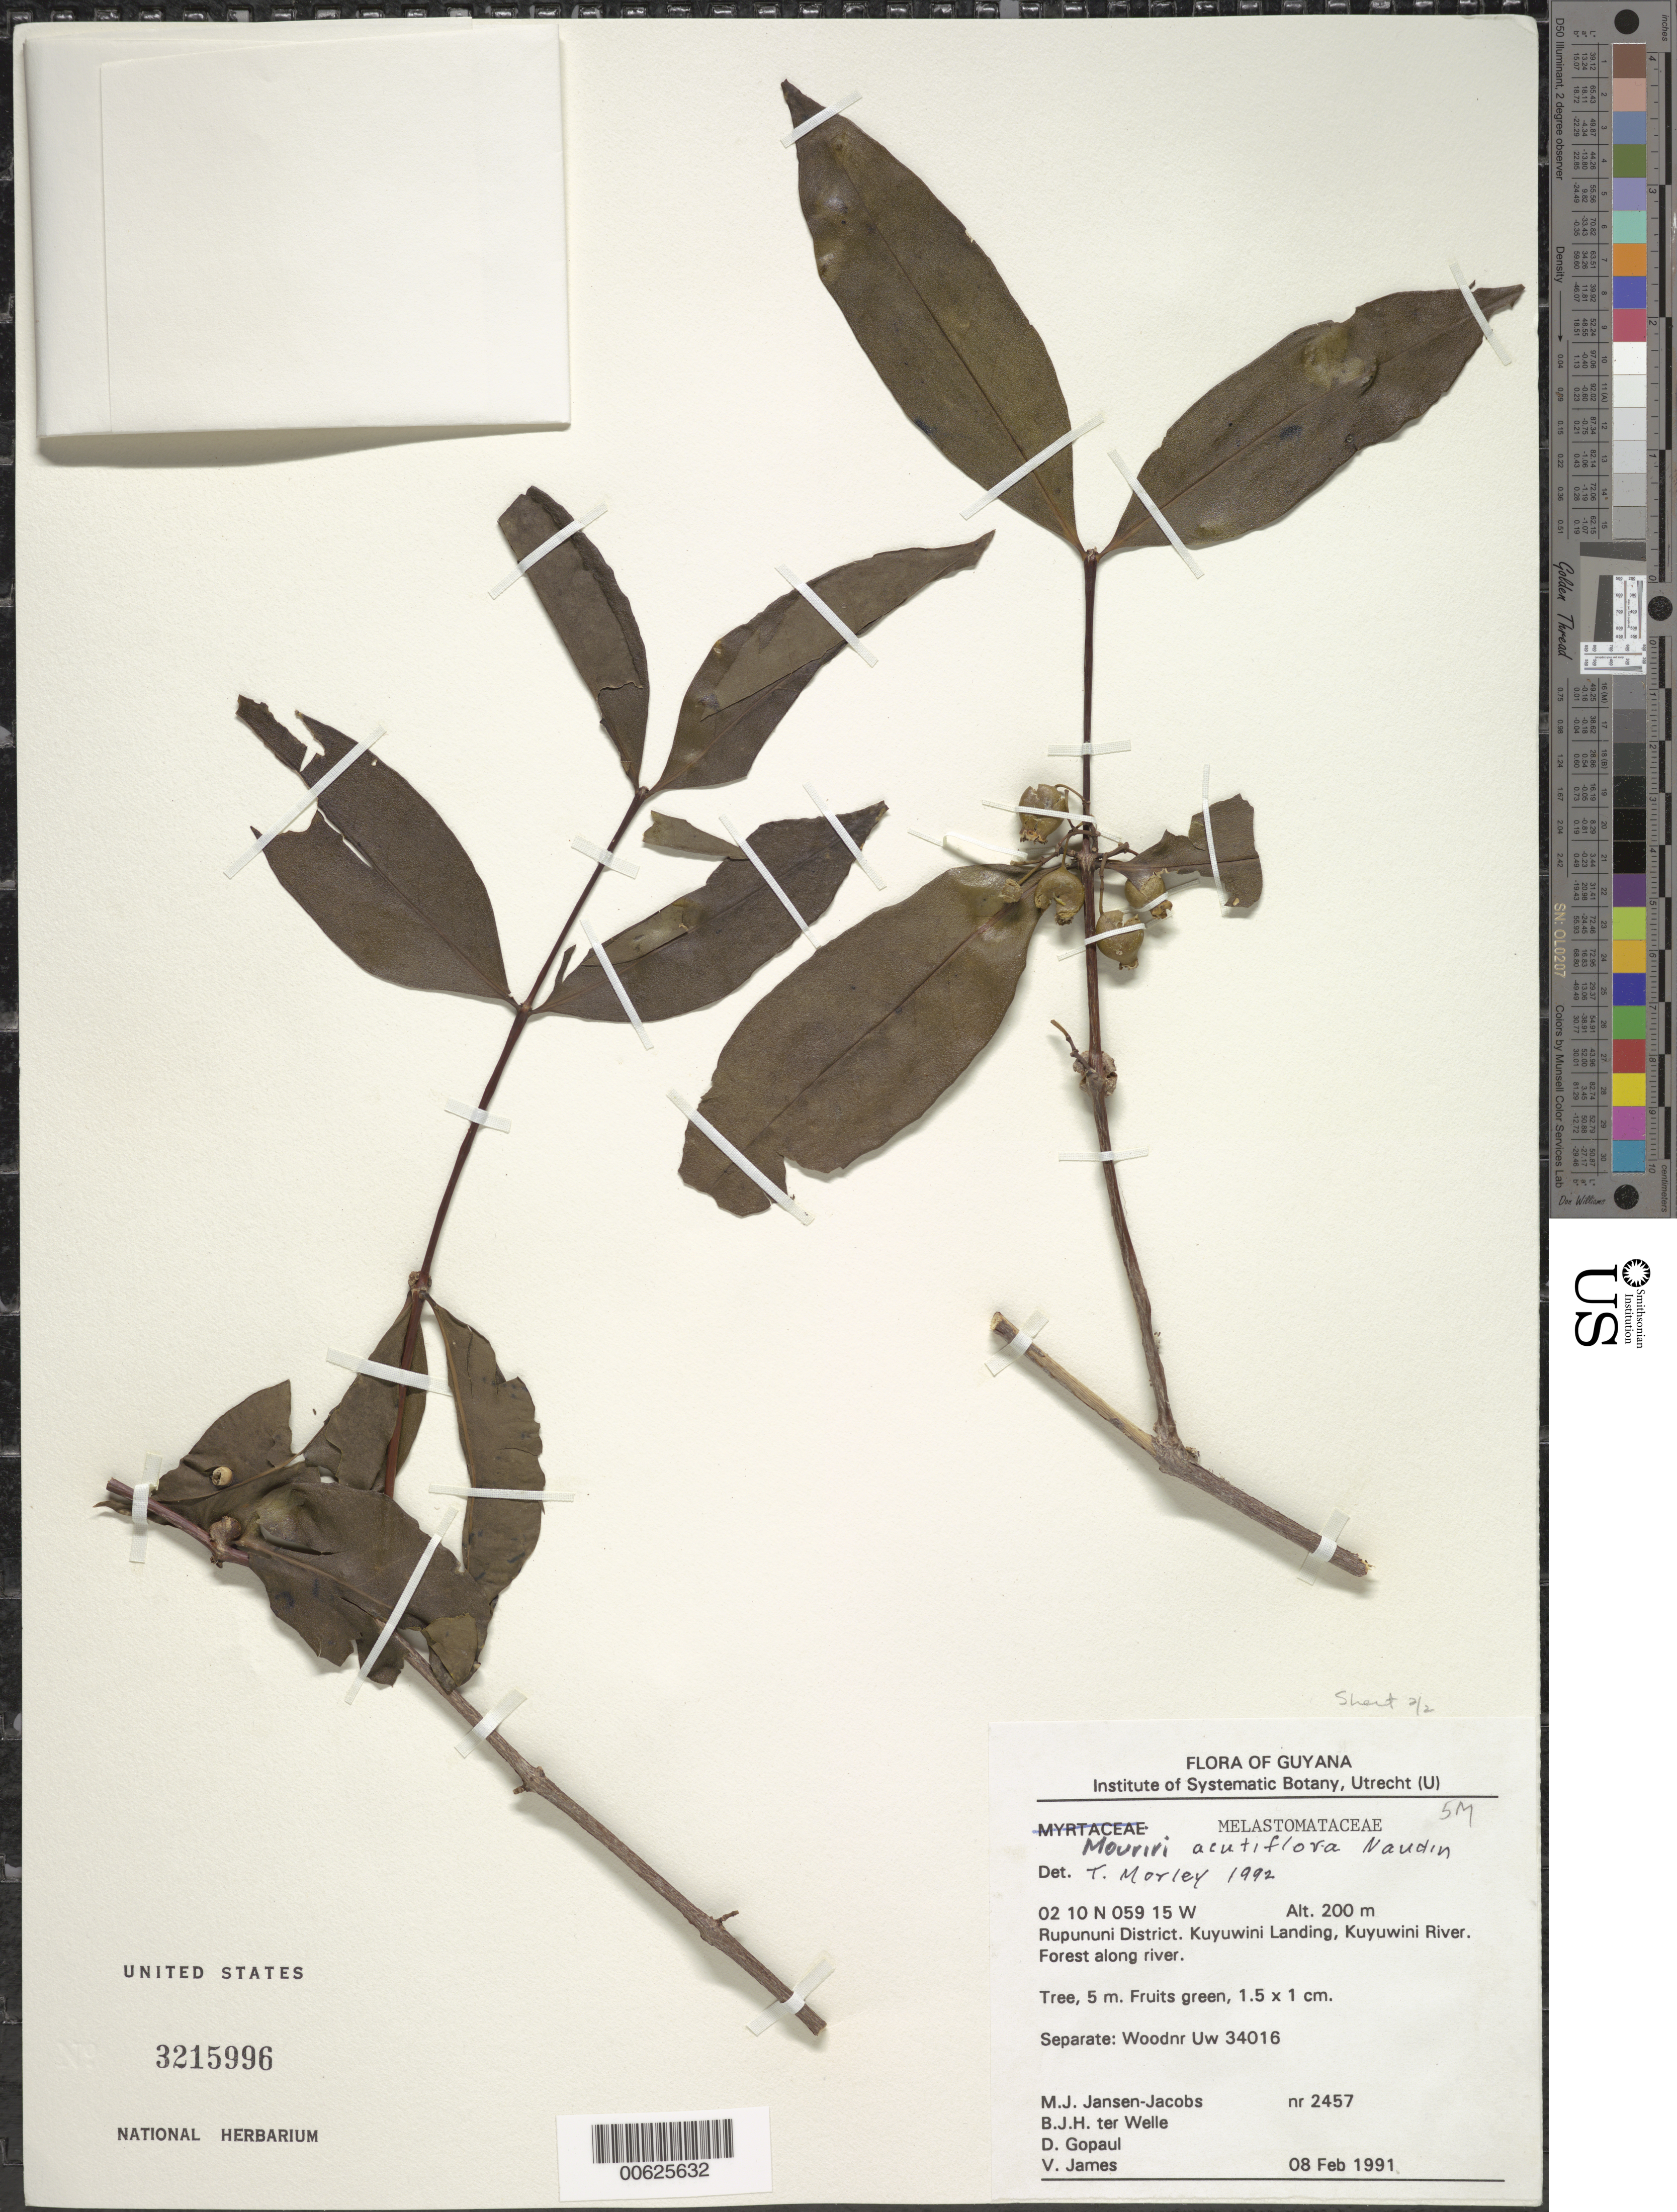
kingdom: Plantae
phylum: Tracheophyta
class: Magnoliopsida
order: Myrtales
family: Melastomataceae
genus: Mouriri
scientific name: Mouriri acutiflora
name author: Naudin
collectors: M. J. Jansen-Jacobs, B. Welle, D. Gopaul & V. James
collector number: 2457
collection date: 1991-02-08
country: Guyana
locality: Rupununi District. Kuyuwini Landing, Kuyuwini River. Forest along river.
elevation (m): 200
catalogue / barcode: US 3215996